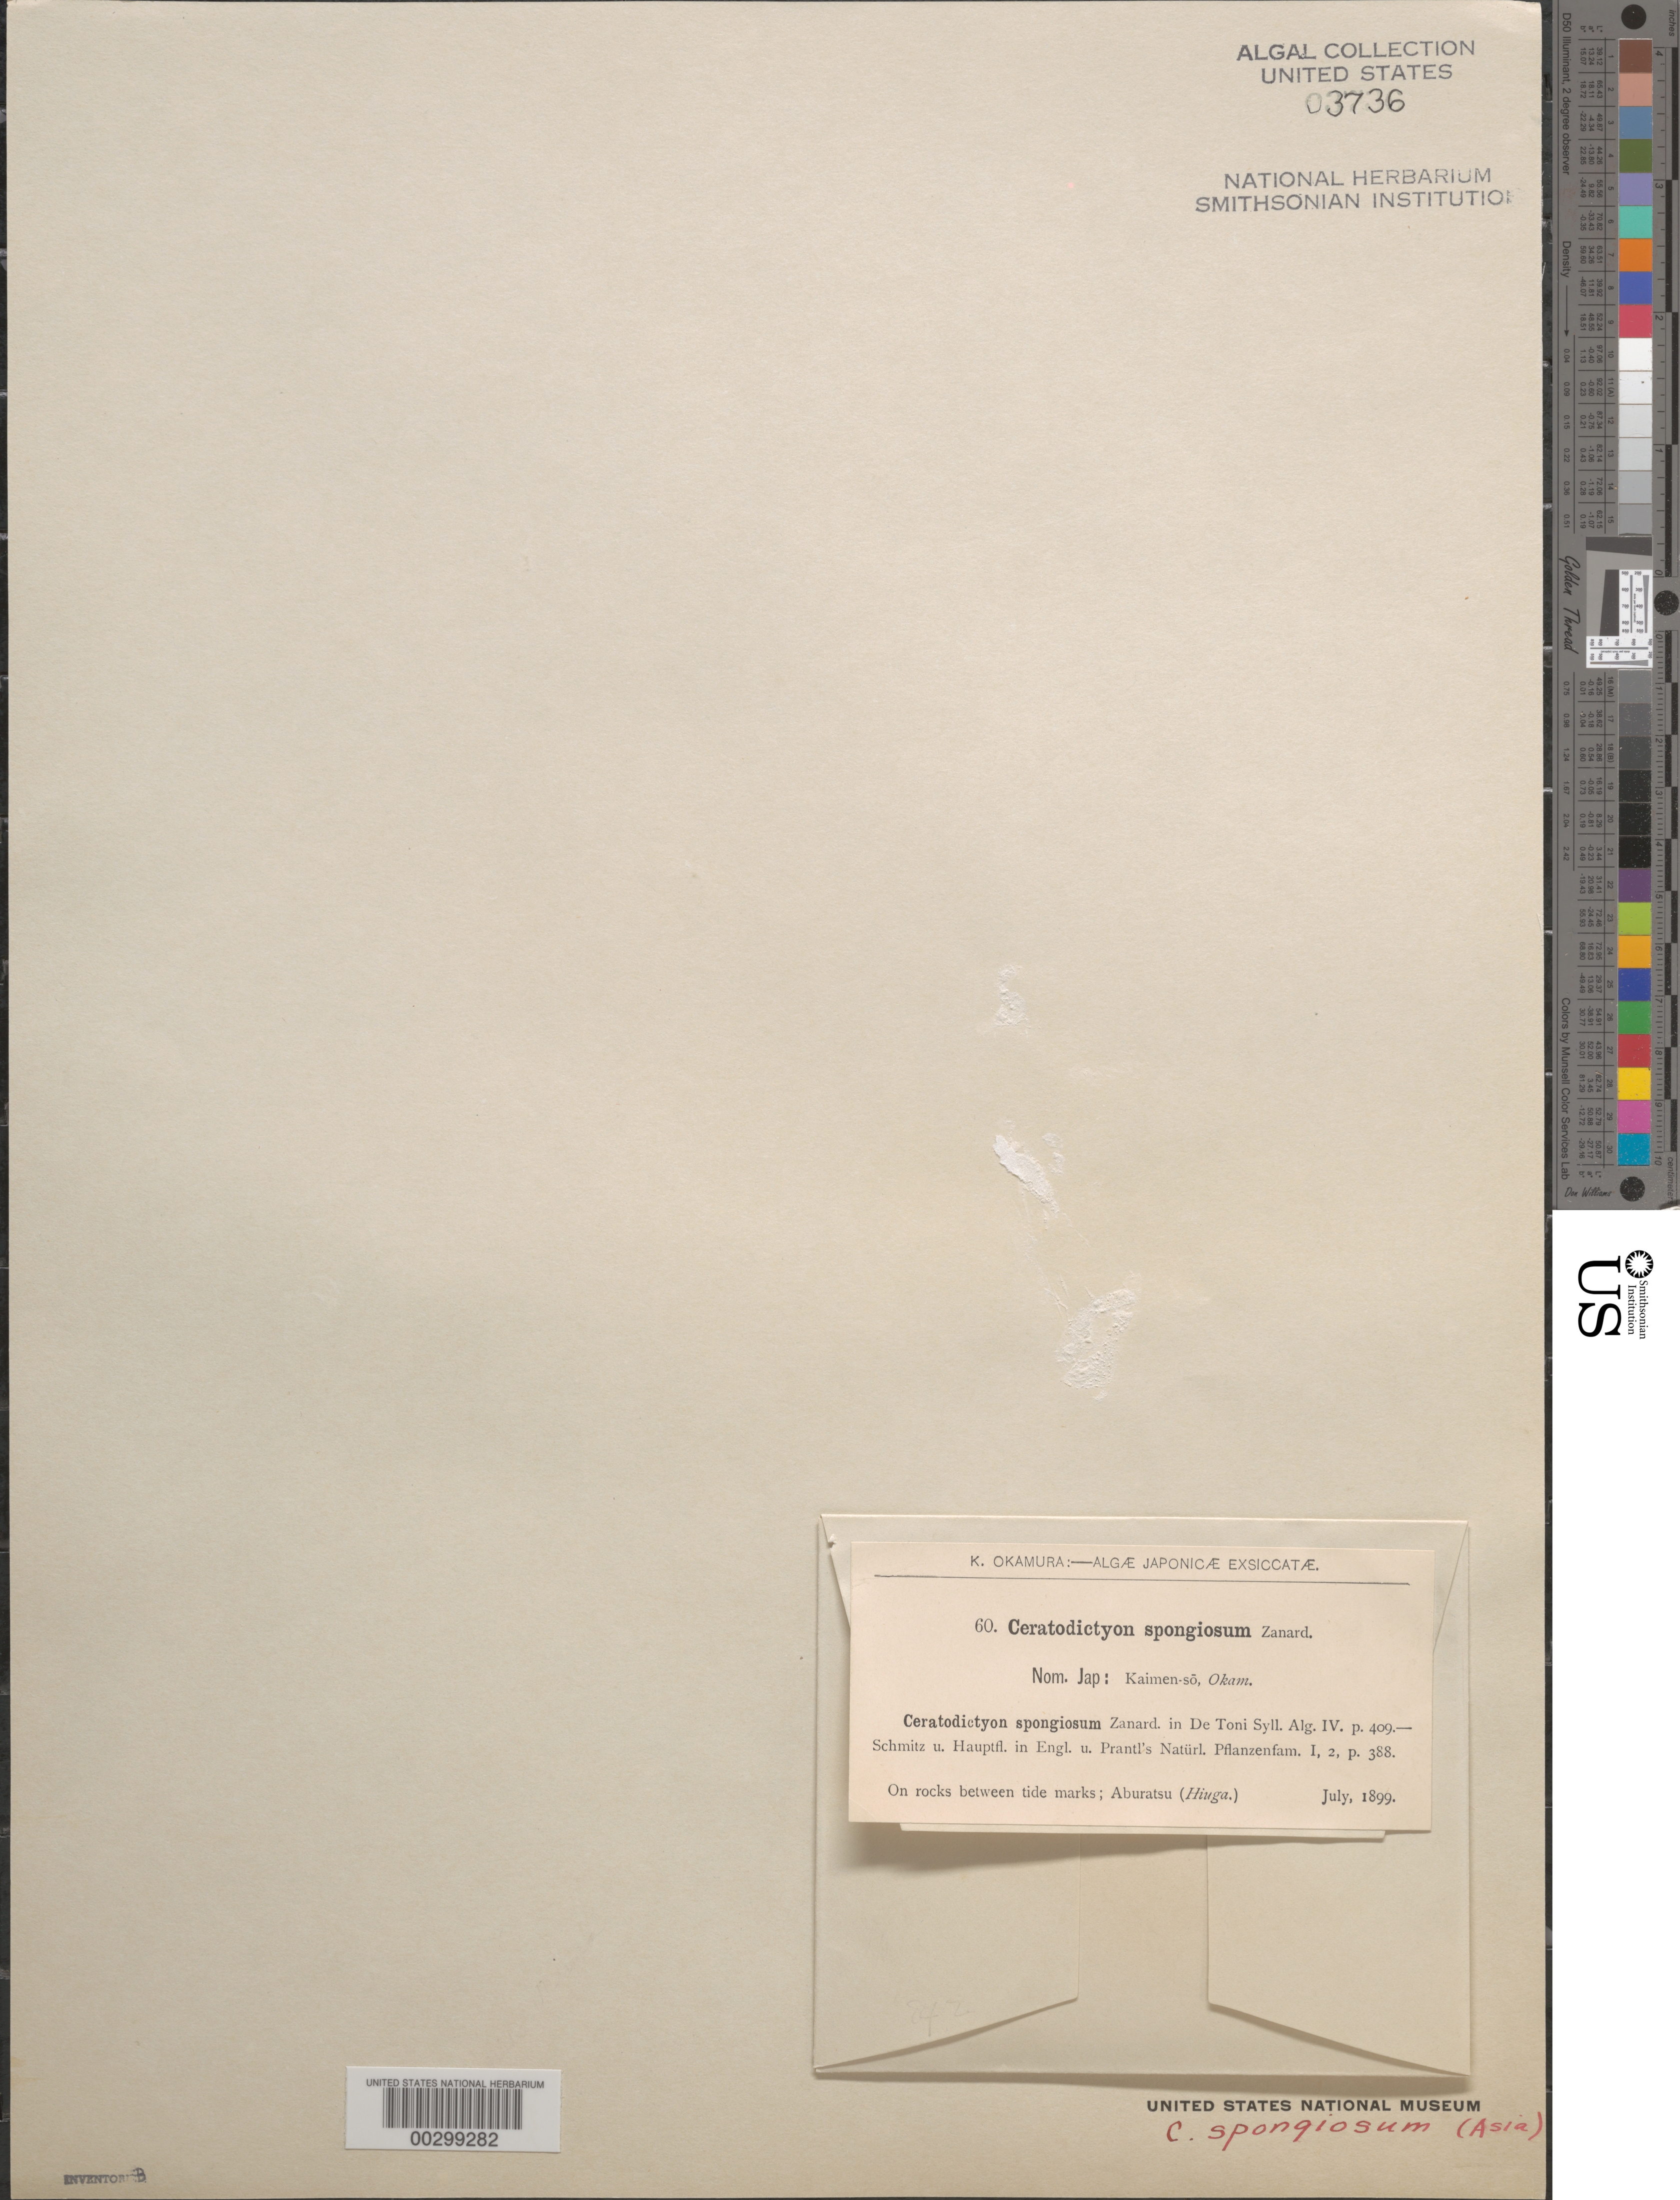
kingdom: Plantae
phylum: Rhodophyta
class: Florideophyceae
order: Rhodymeniales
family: Lomentariaceae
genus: Ceratodictyon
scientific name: Ceratodictyon spongiosum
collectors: K. Okamura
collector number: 60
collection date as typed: Jul 1899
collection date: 1899-07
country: Japan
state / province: Miyazaki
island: Kyushu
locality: Aburatsu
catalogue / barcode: US 3736